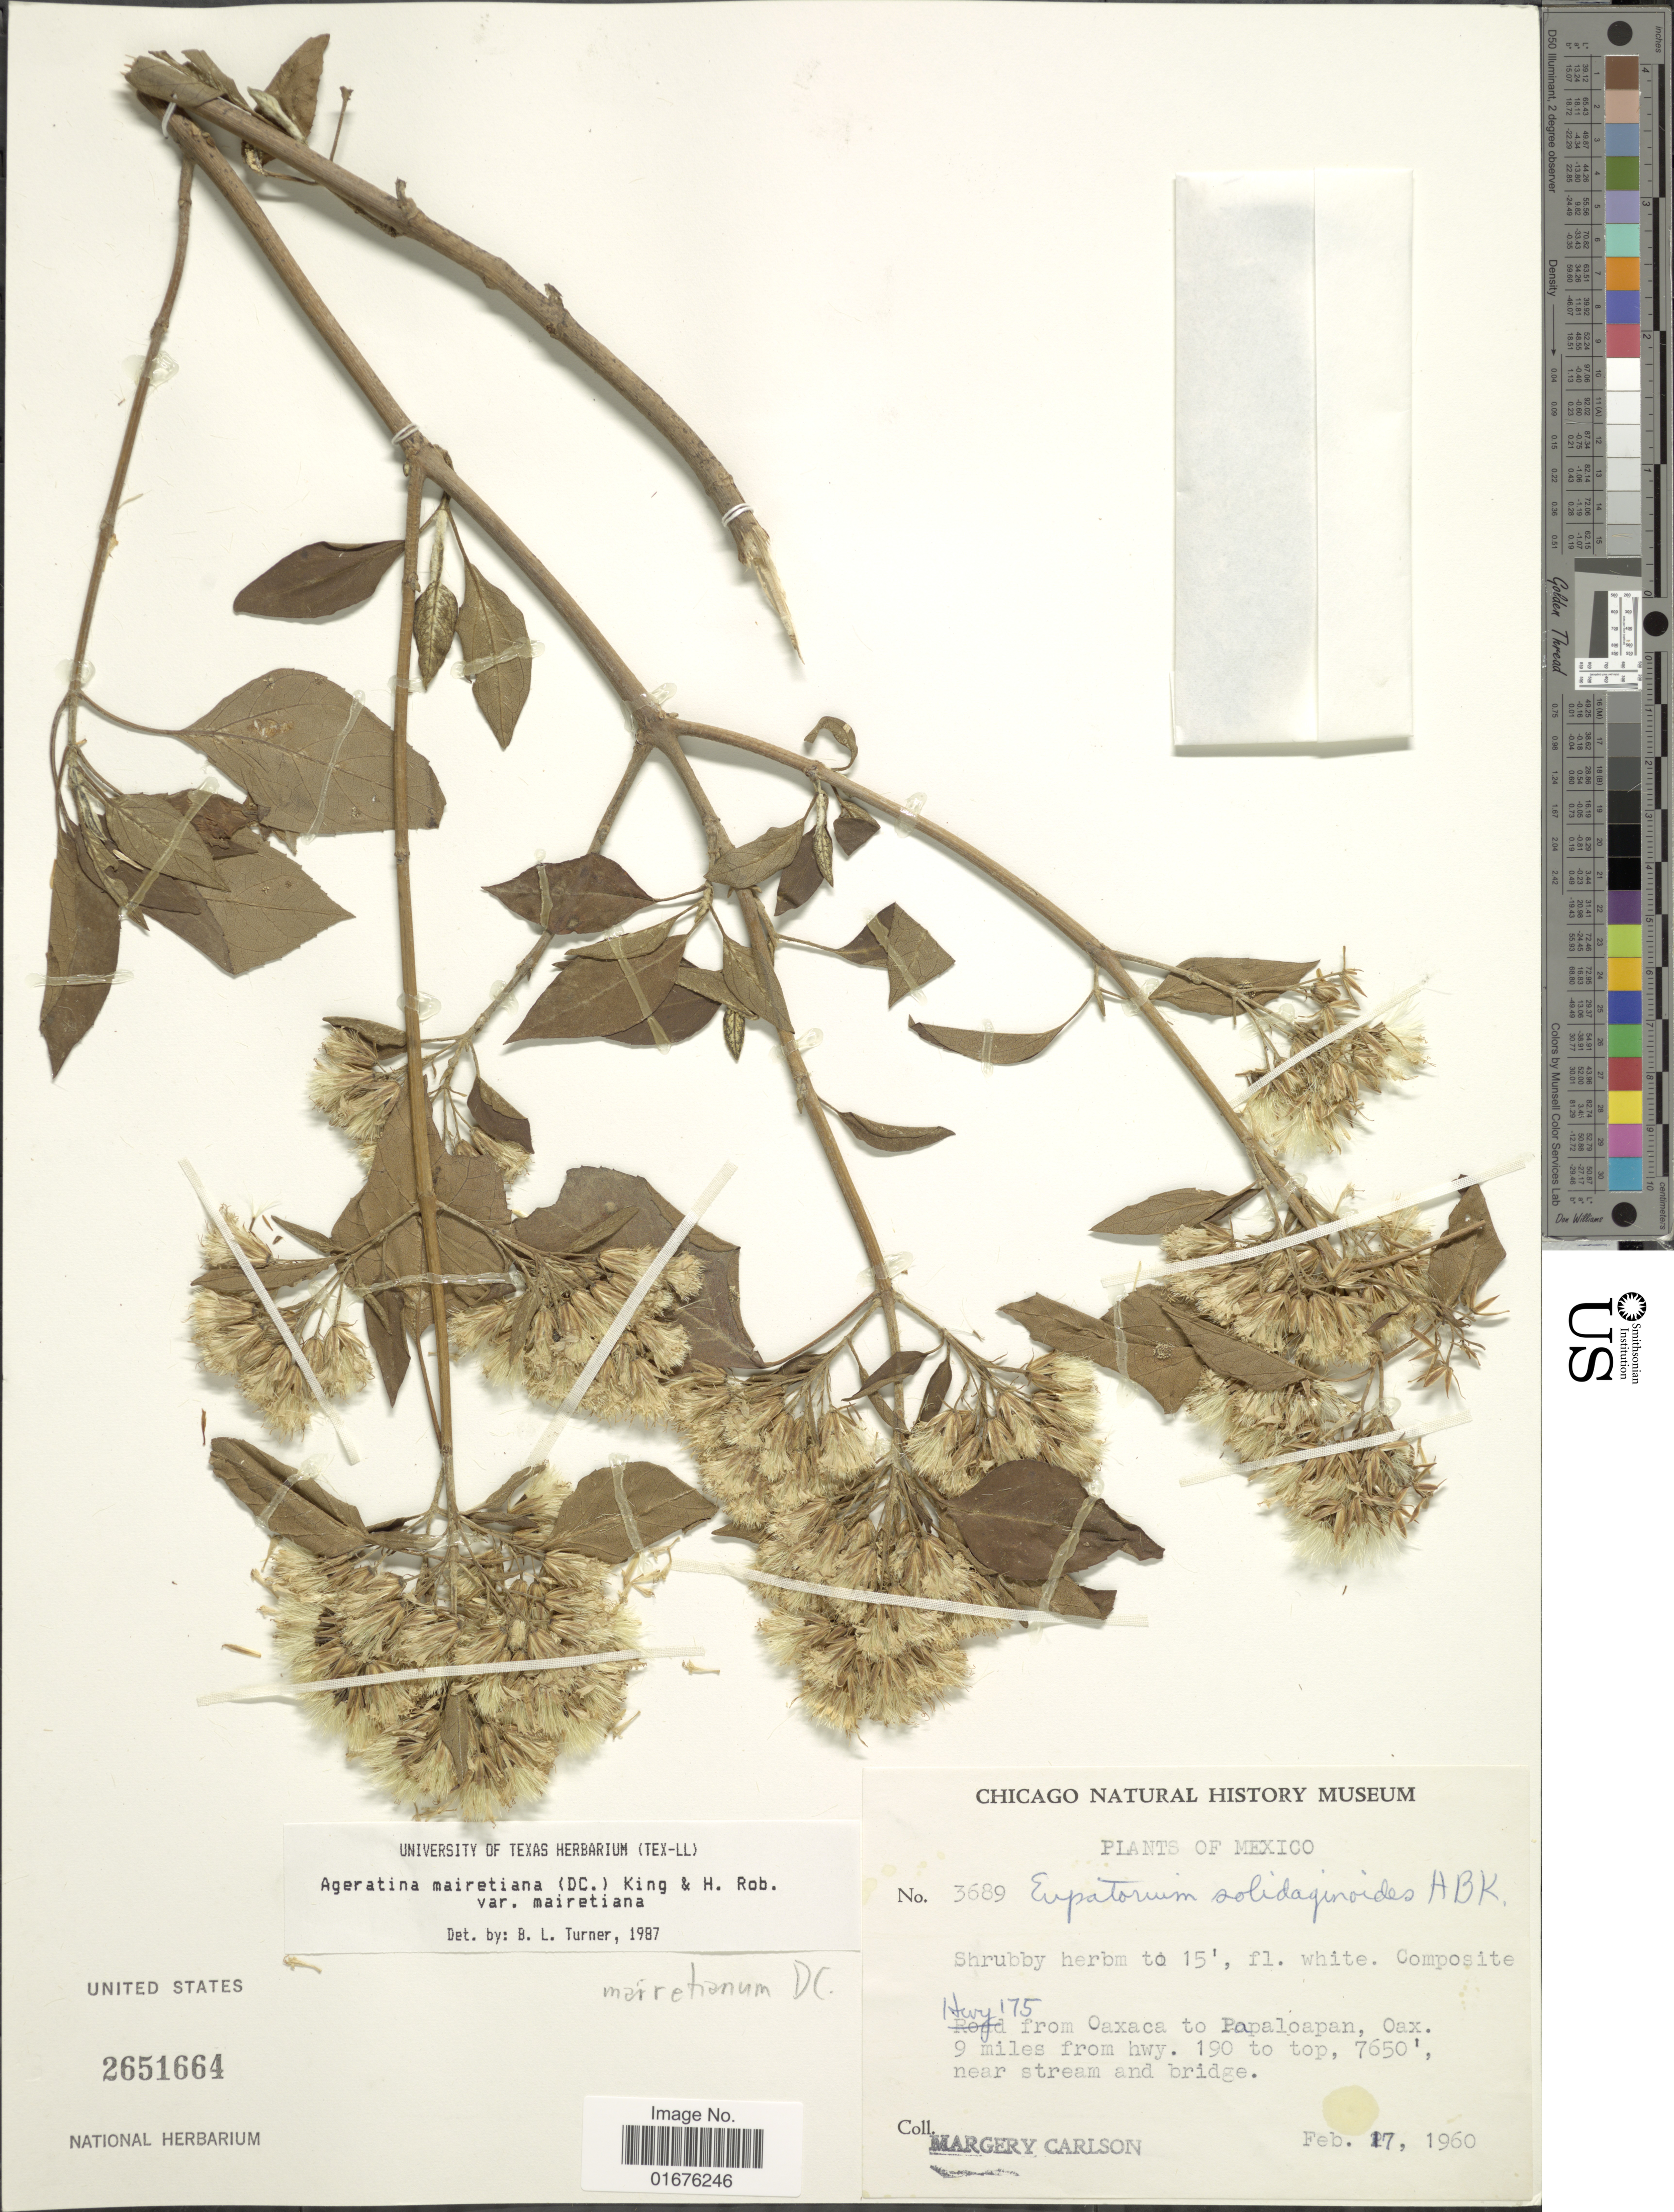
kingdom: Plantae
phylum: Tracheophyta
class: Magnoliopsida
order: Asterales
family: Asteraceae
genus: Ageratina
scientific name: Ageratina mairetiana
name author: (DC.) R.M. King & H. Rob.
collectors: M. C. Carlson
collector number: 3689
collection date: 1960-02-17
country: Mexico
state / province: Oaxaca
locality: Hwy 175 from Oaxaca to Papaloapan, 9 miles from hwy. 190 to top, near stream and bridge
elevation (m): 2332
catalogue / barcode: US 2651664